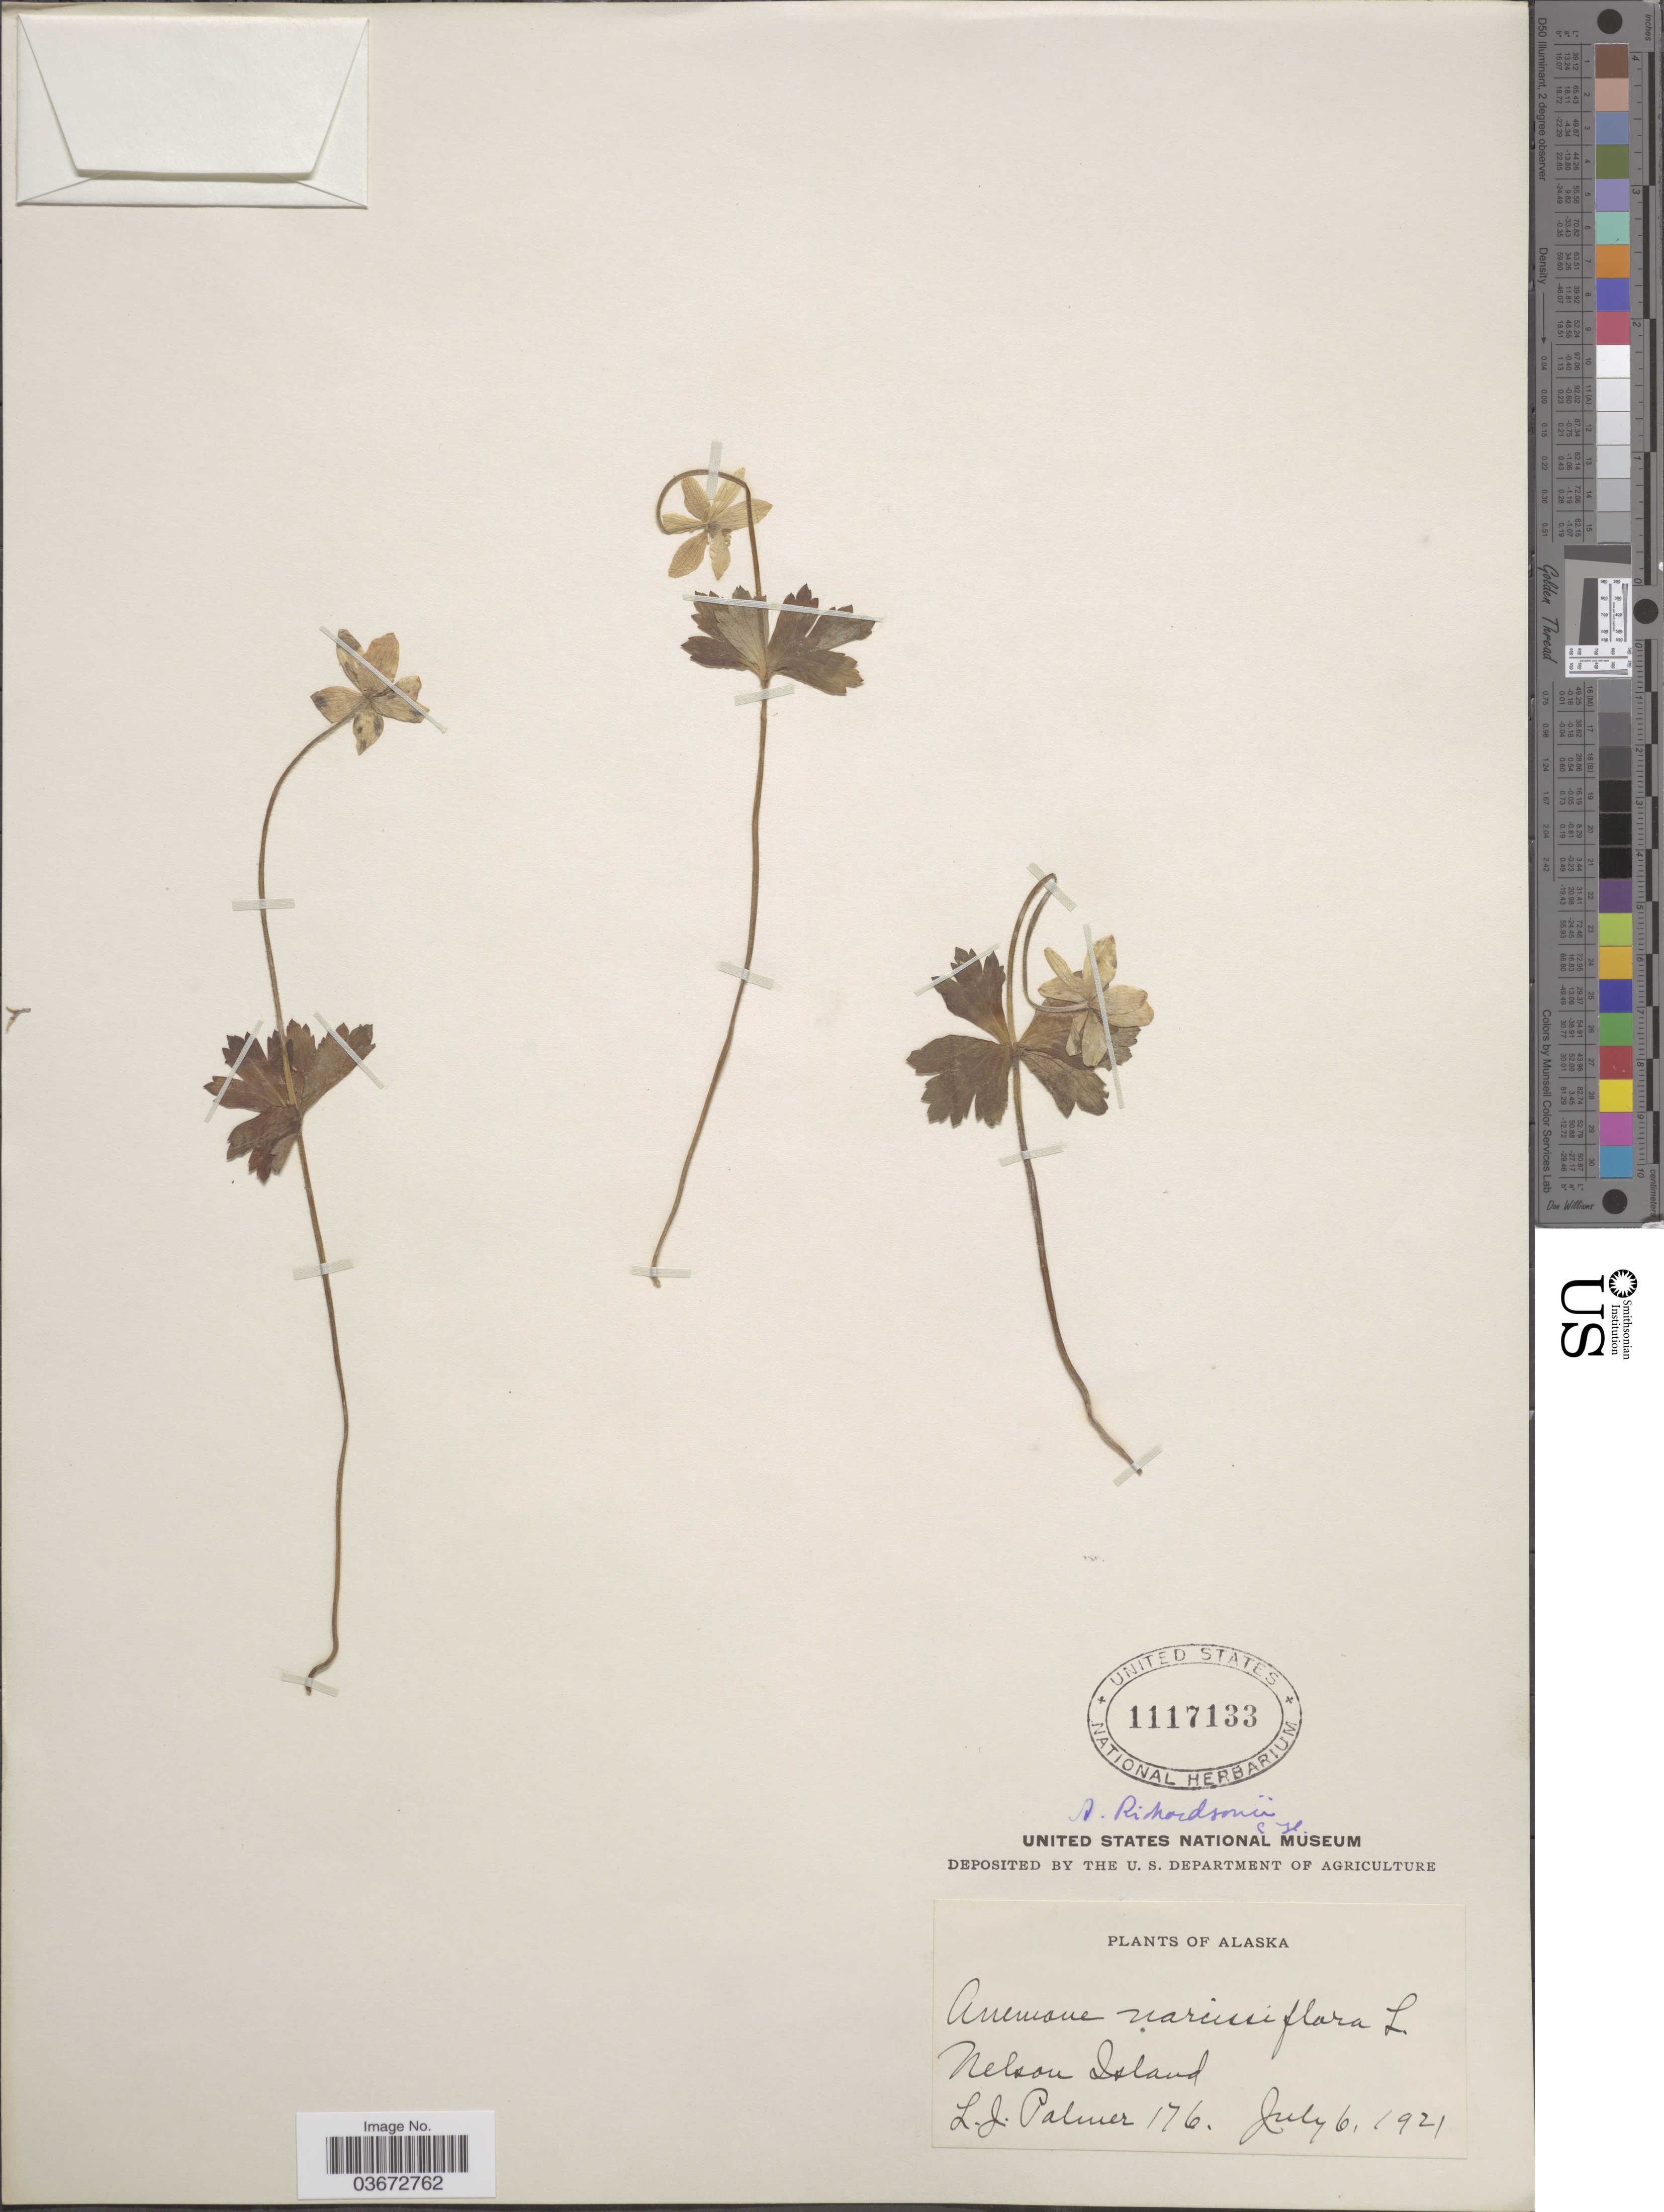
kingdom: Plantae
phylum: Tracheophyta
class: Magnoliopsida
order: Ranunculales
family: Ranunculaceae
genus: Anemone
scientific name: Anemone richardsonii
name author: Hook.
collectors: L. J. Palmer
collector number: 176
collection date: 1921-07-06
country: United States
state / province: Alaska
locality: Nelson Island.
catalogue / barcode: US 1117133